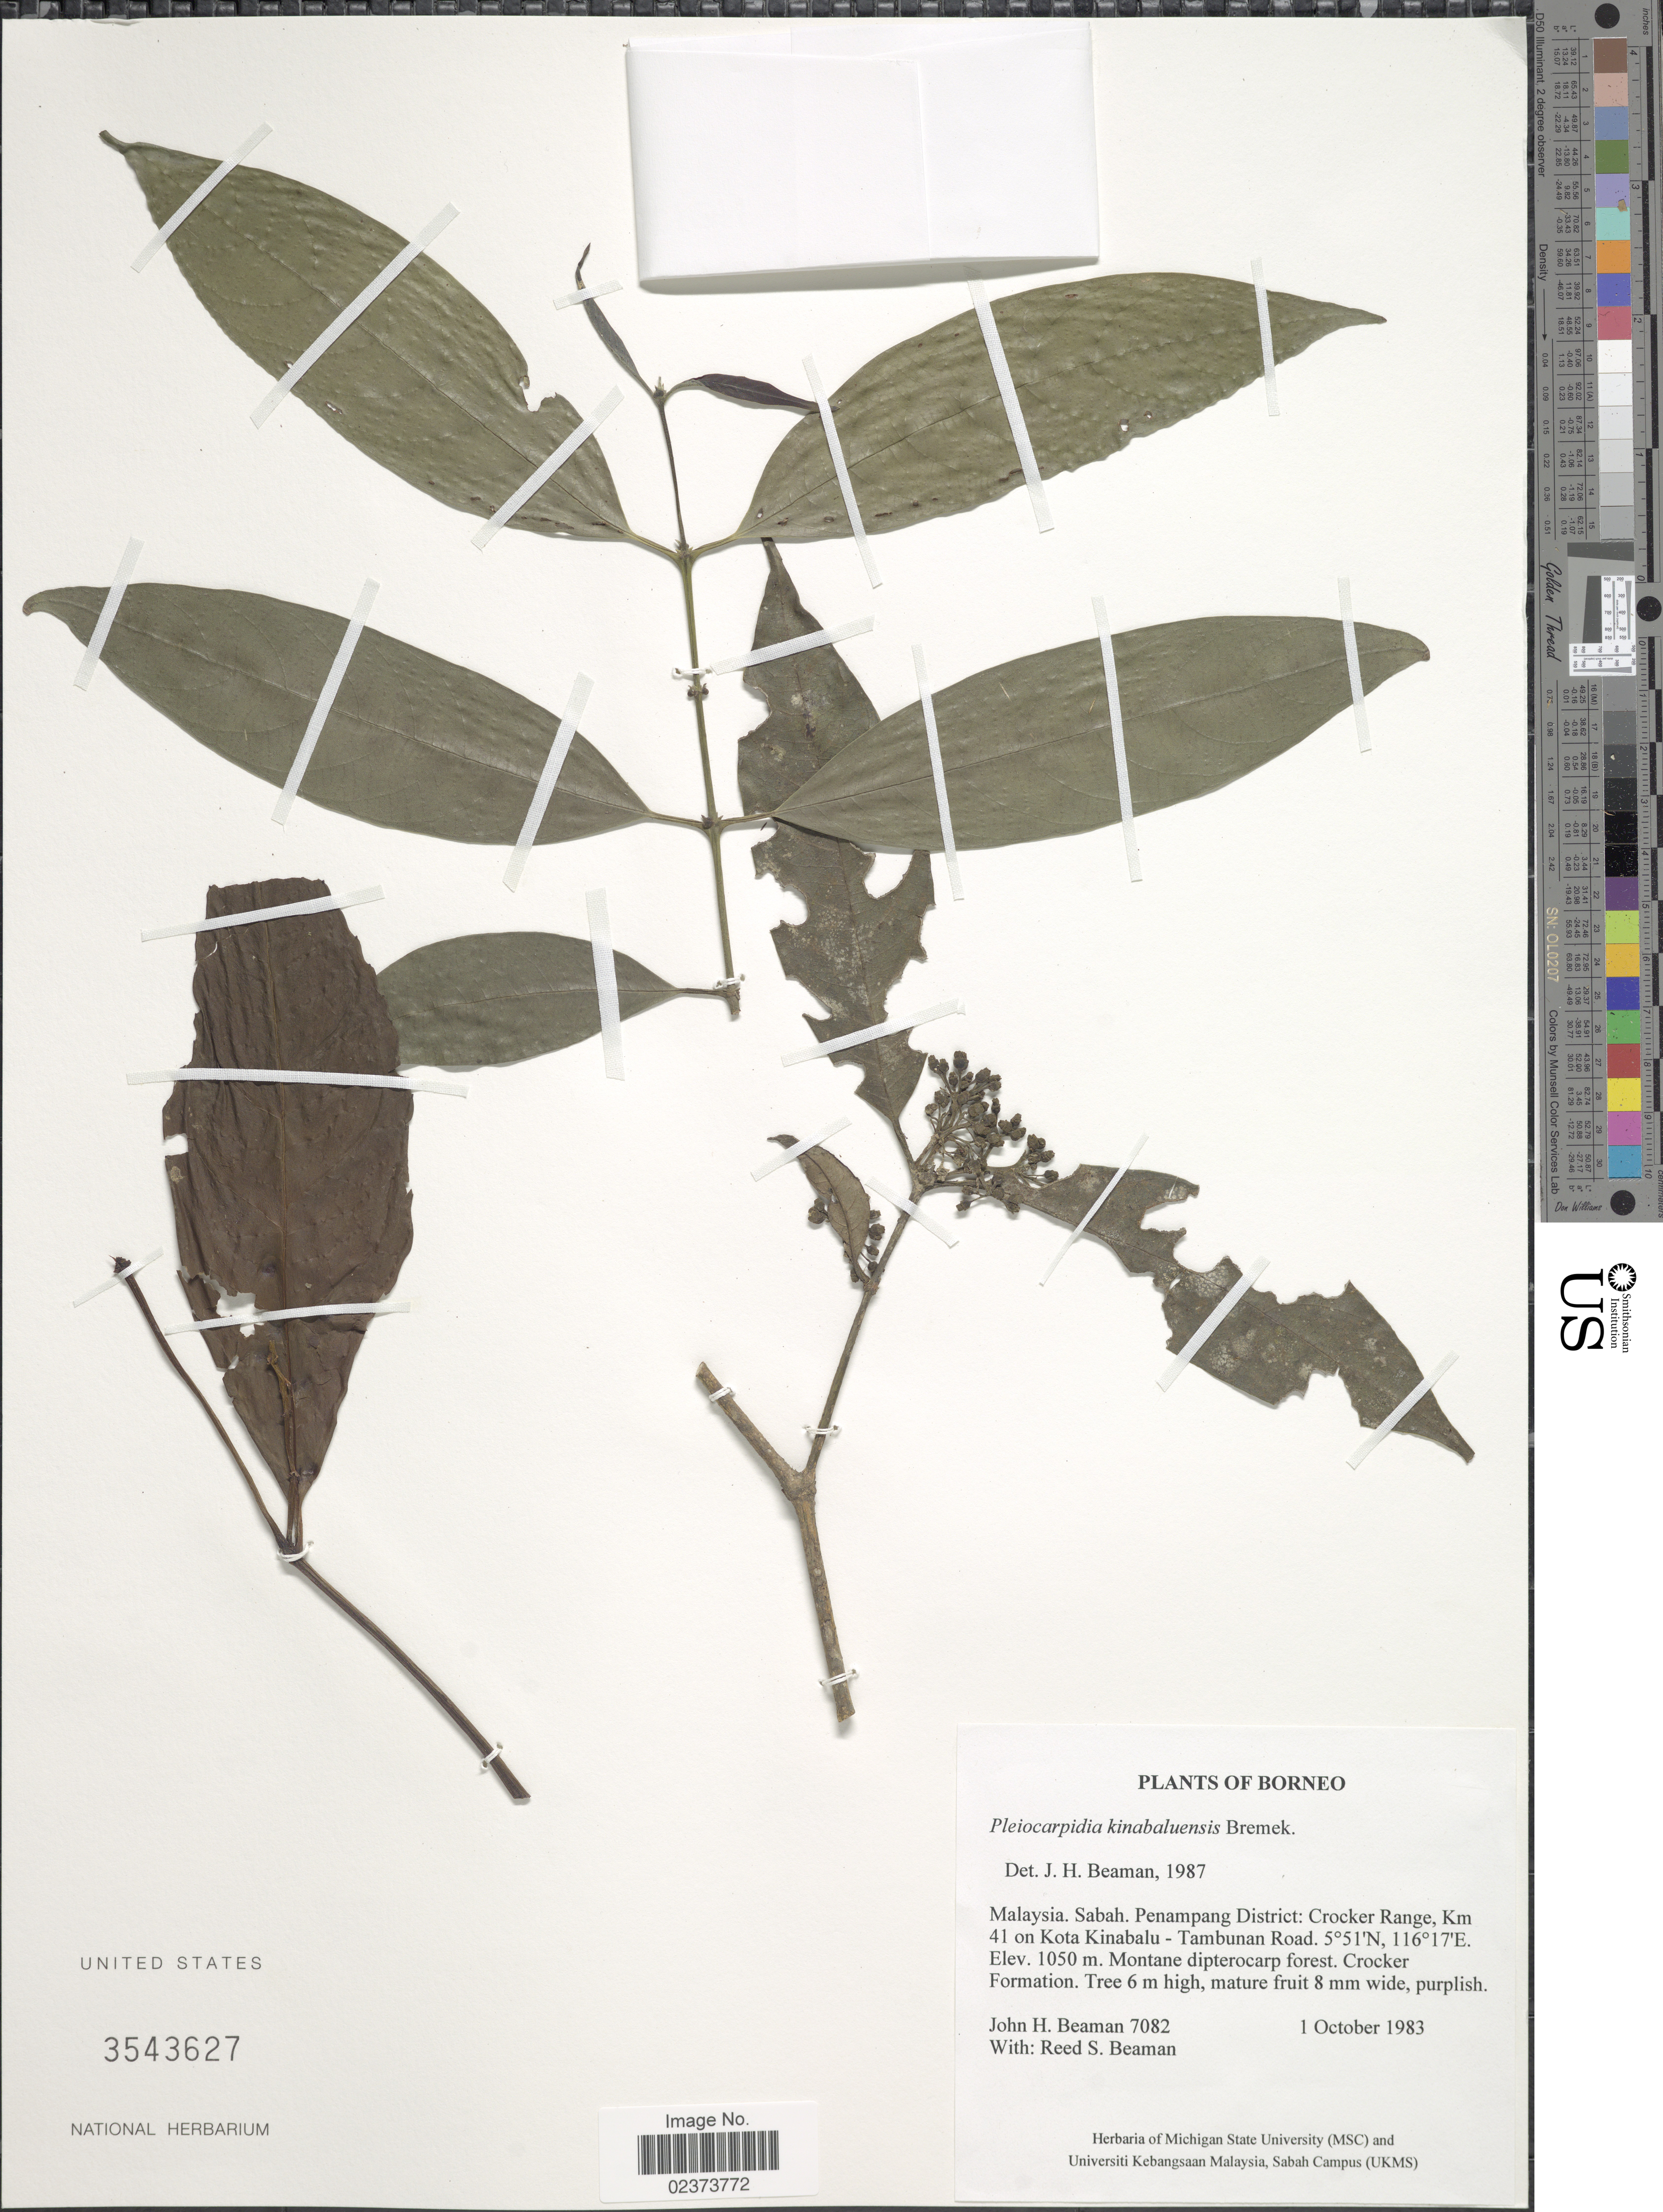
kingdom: Plantae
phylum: Tracheophyta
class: Magnoliopsida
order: Gentianales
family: Rubiaceae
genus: Pleiocarpidia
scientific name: Pleiocarpidia kinabaluensis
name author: Bremek.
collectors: J. H. Beaman & R. S. Beaman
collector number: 7082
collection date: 1983-10-01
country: Malaysia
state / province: Sabah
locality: Malaysia, Sabah, Penampang District: Crocker Range, Km 41 on Kota Kinabalu, Tambunan Road, Borneo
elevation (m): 1050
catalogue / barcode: US 3543627